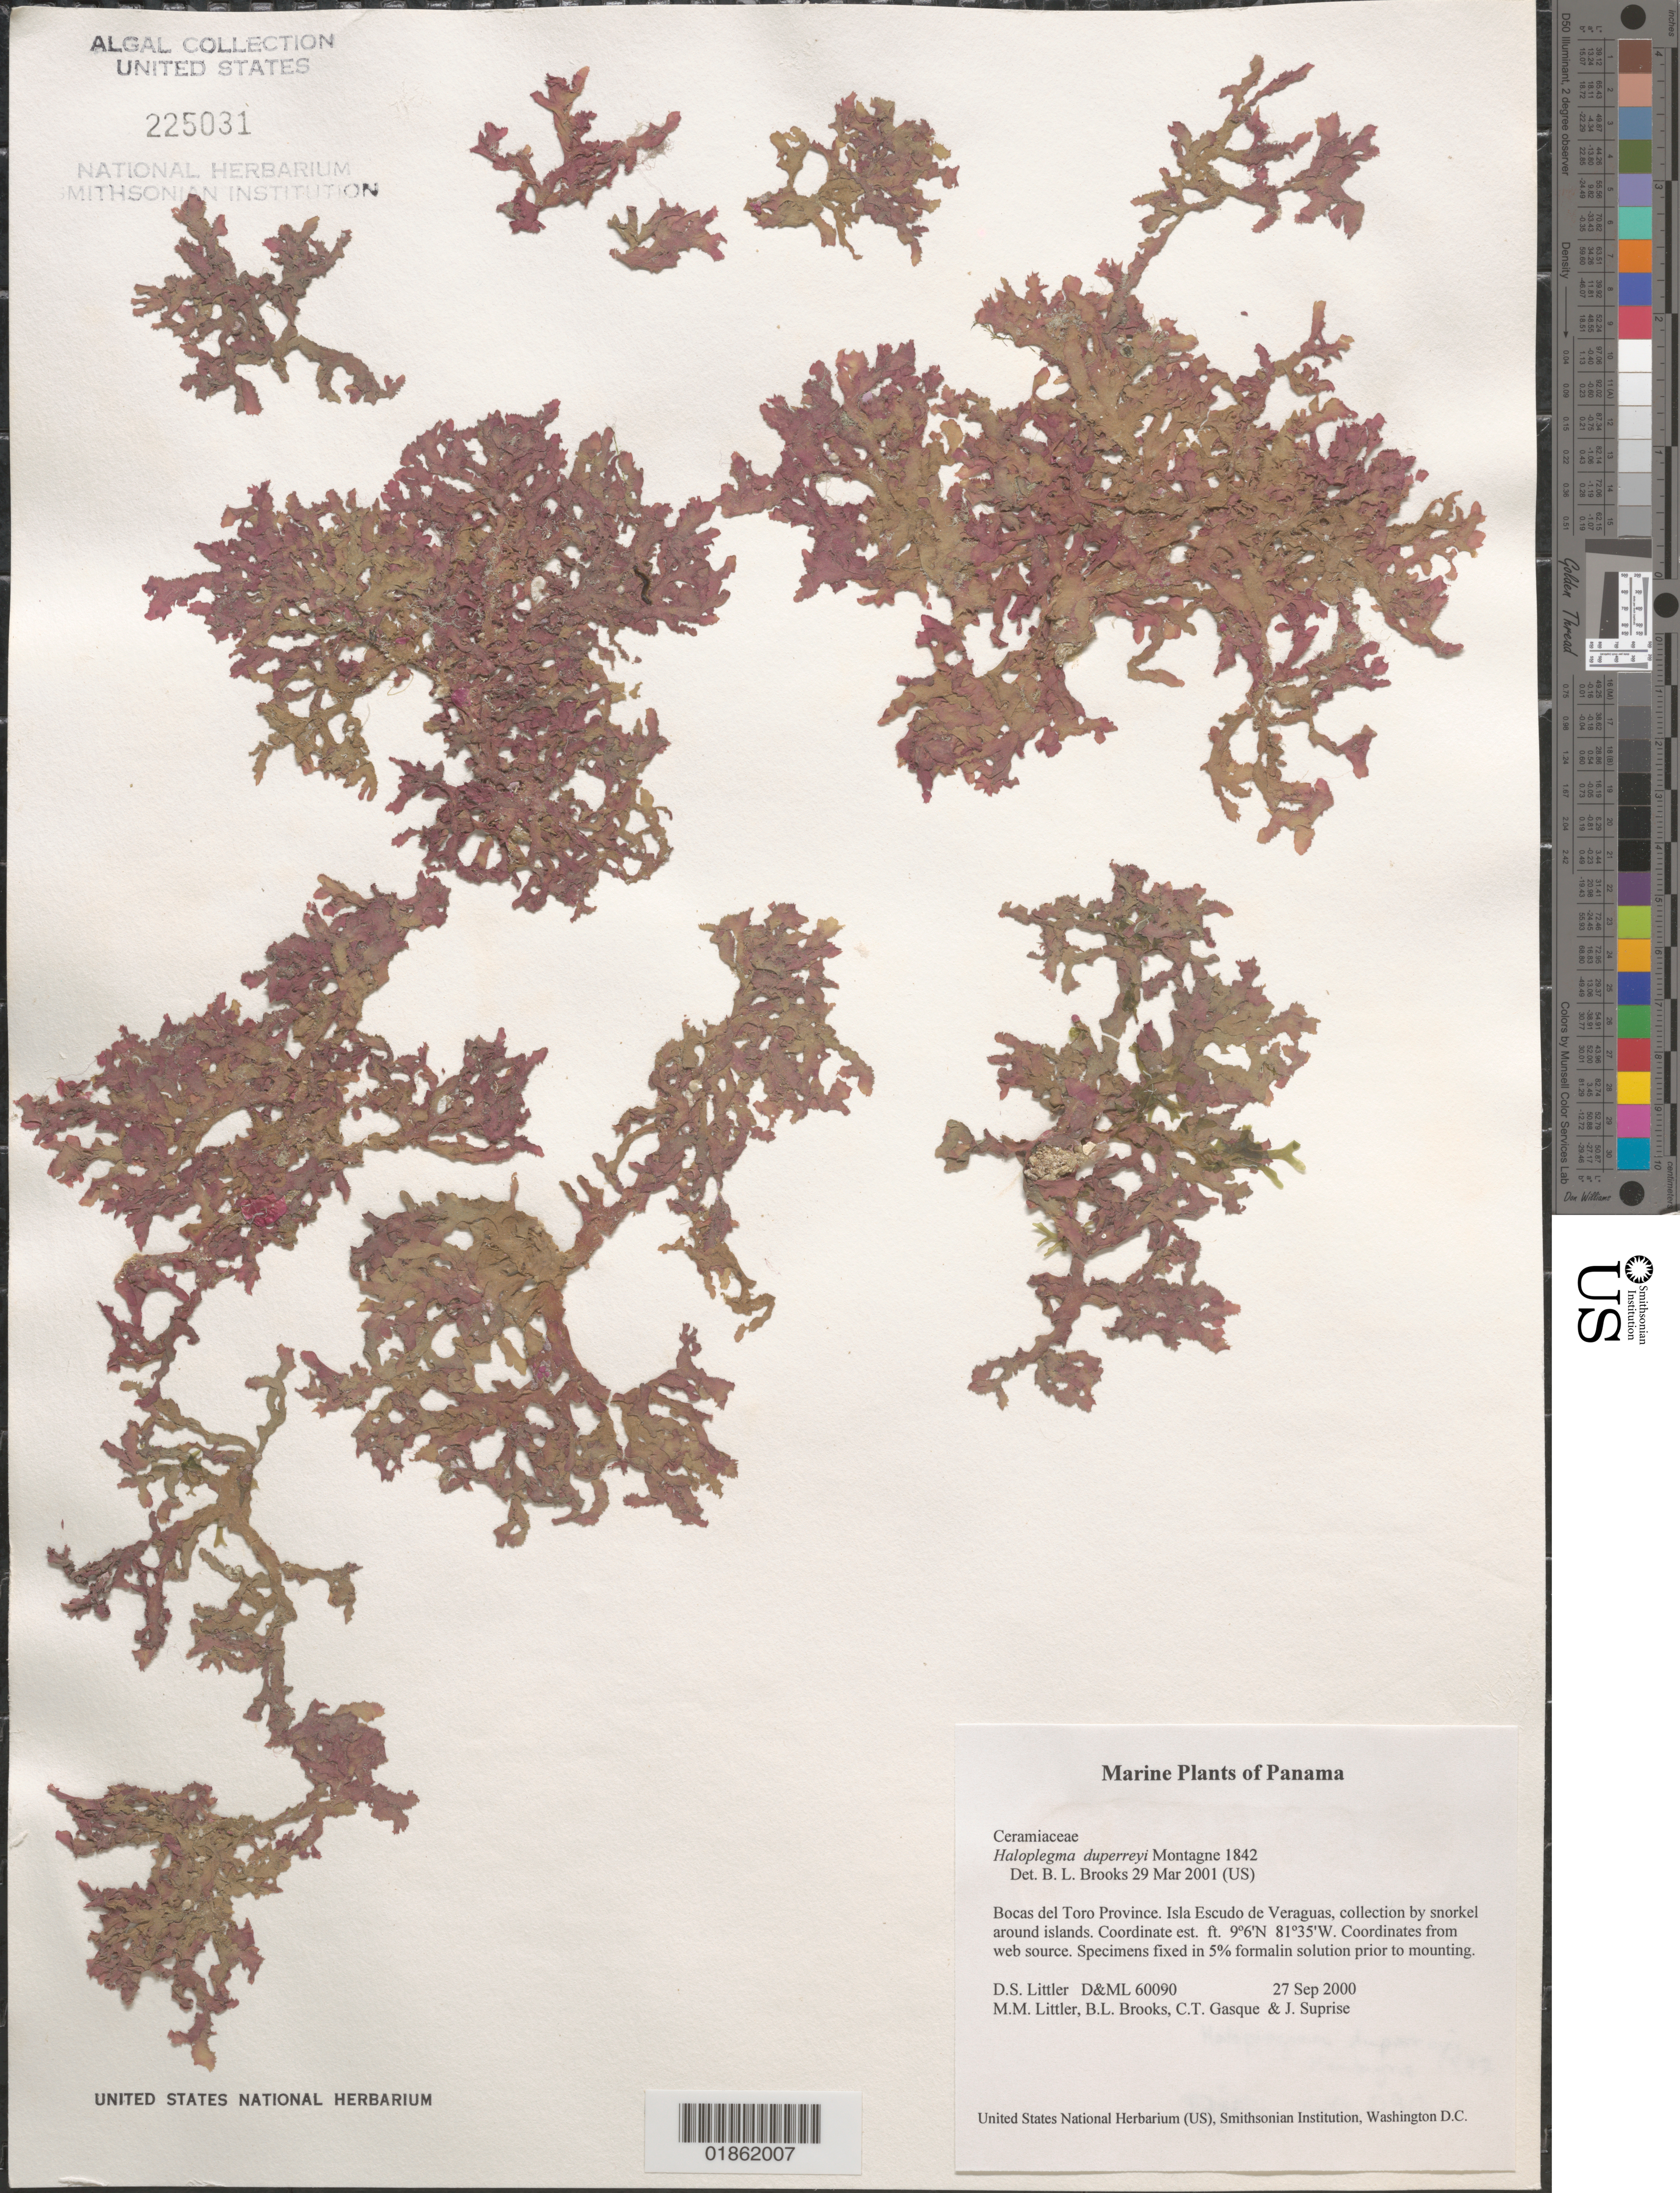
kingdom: Plantae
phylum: Rhodophyta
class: Florideophyceae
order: Ceramiales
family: Wrangeliaceae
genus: Haloplegma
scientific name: Haloplegma sp.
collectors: D. S. Littler, M. M. Littler & C. Gasque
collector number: D&ML 60090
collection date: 2000-09-27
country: Panama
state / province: Ngöbe-Buglé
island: Escudo de Veraguas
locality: Isla Escudo de Veraguas. E side.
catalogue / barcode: US 225031